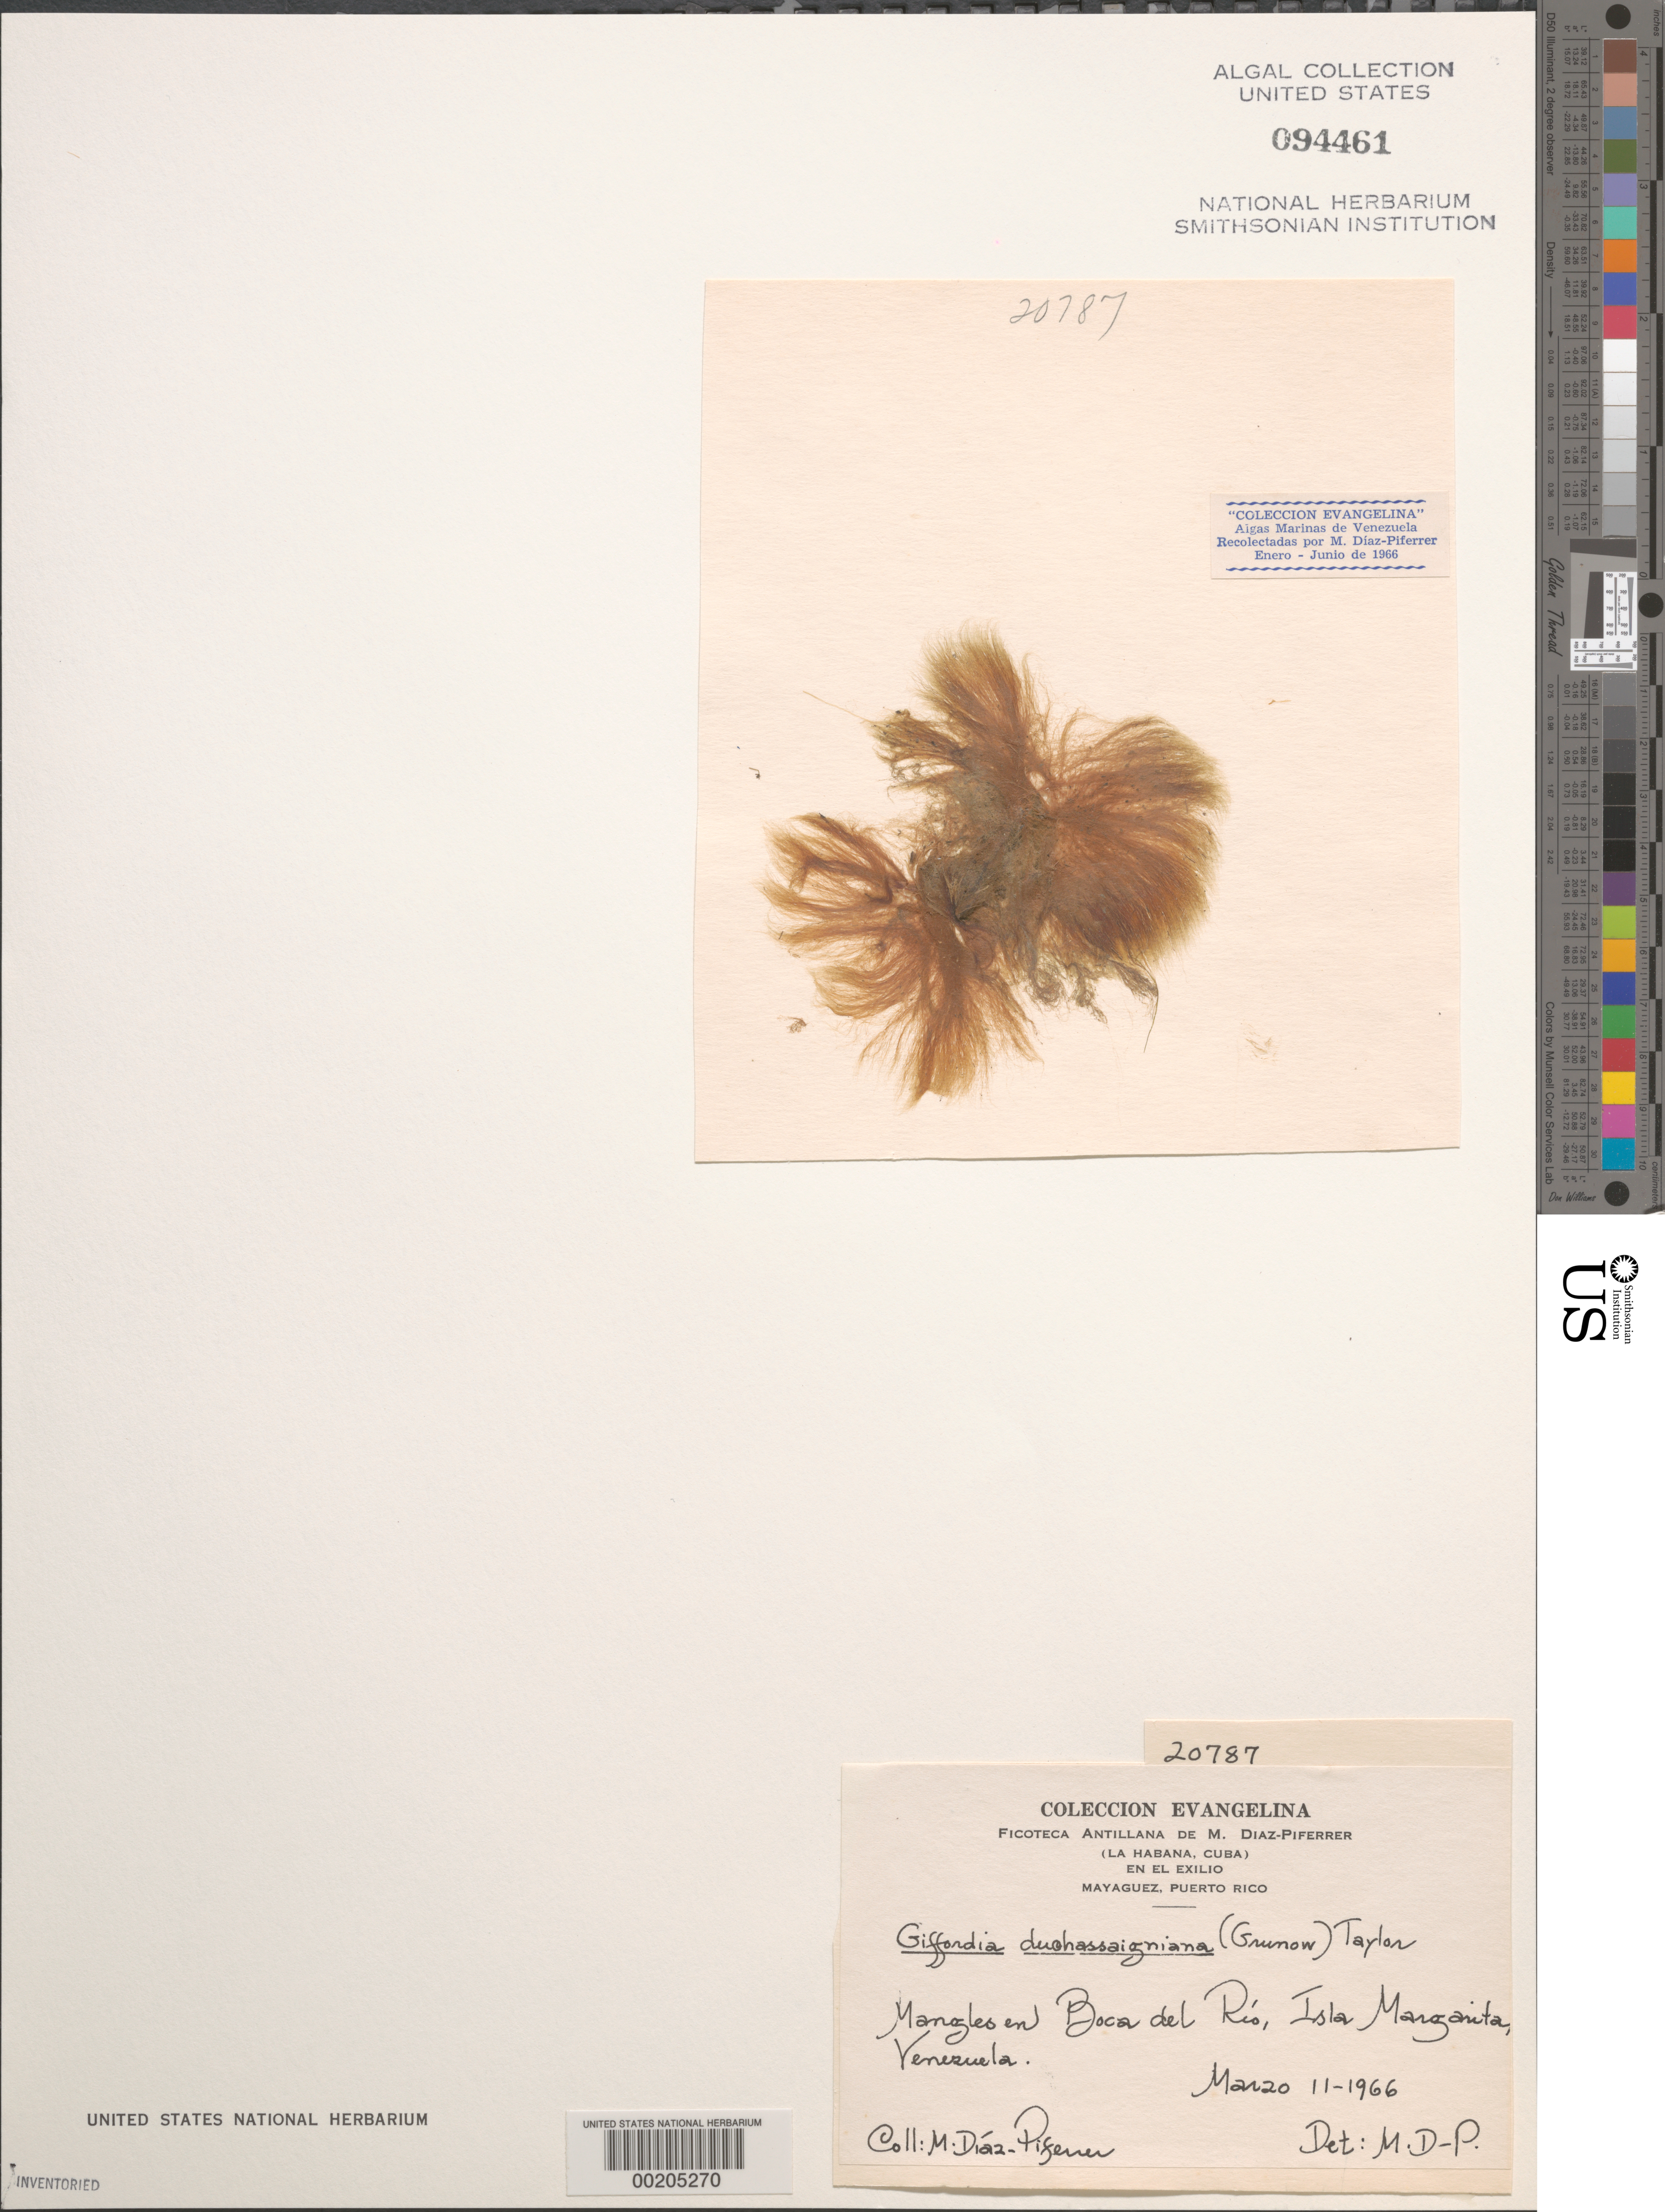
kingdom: Chromista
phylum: Ochrophyta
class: Phaeophyceae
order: Ectocarpales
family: Acinetosporaceae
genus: Giffordia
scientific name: Giffordia duchassaingiana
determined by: Diaz-Piferrer, M.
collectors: M. Diaz-Piferrer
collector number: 20787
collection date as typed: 11 Mar 1966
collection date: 1966-03-11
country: Venezuela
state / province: Nueva Esparta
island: Margarita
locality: Boca del Rio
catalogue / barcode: US 94461